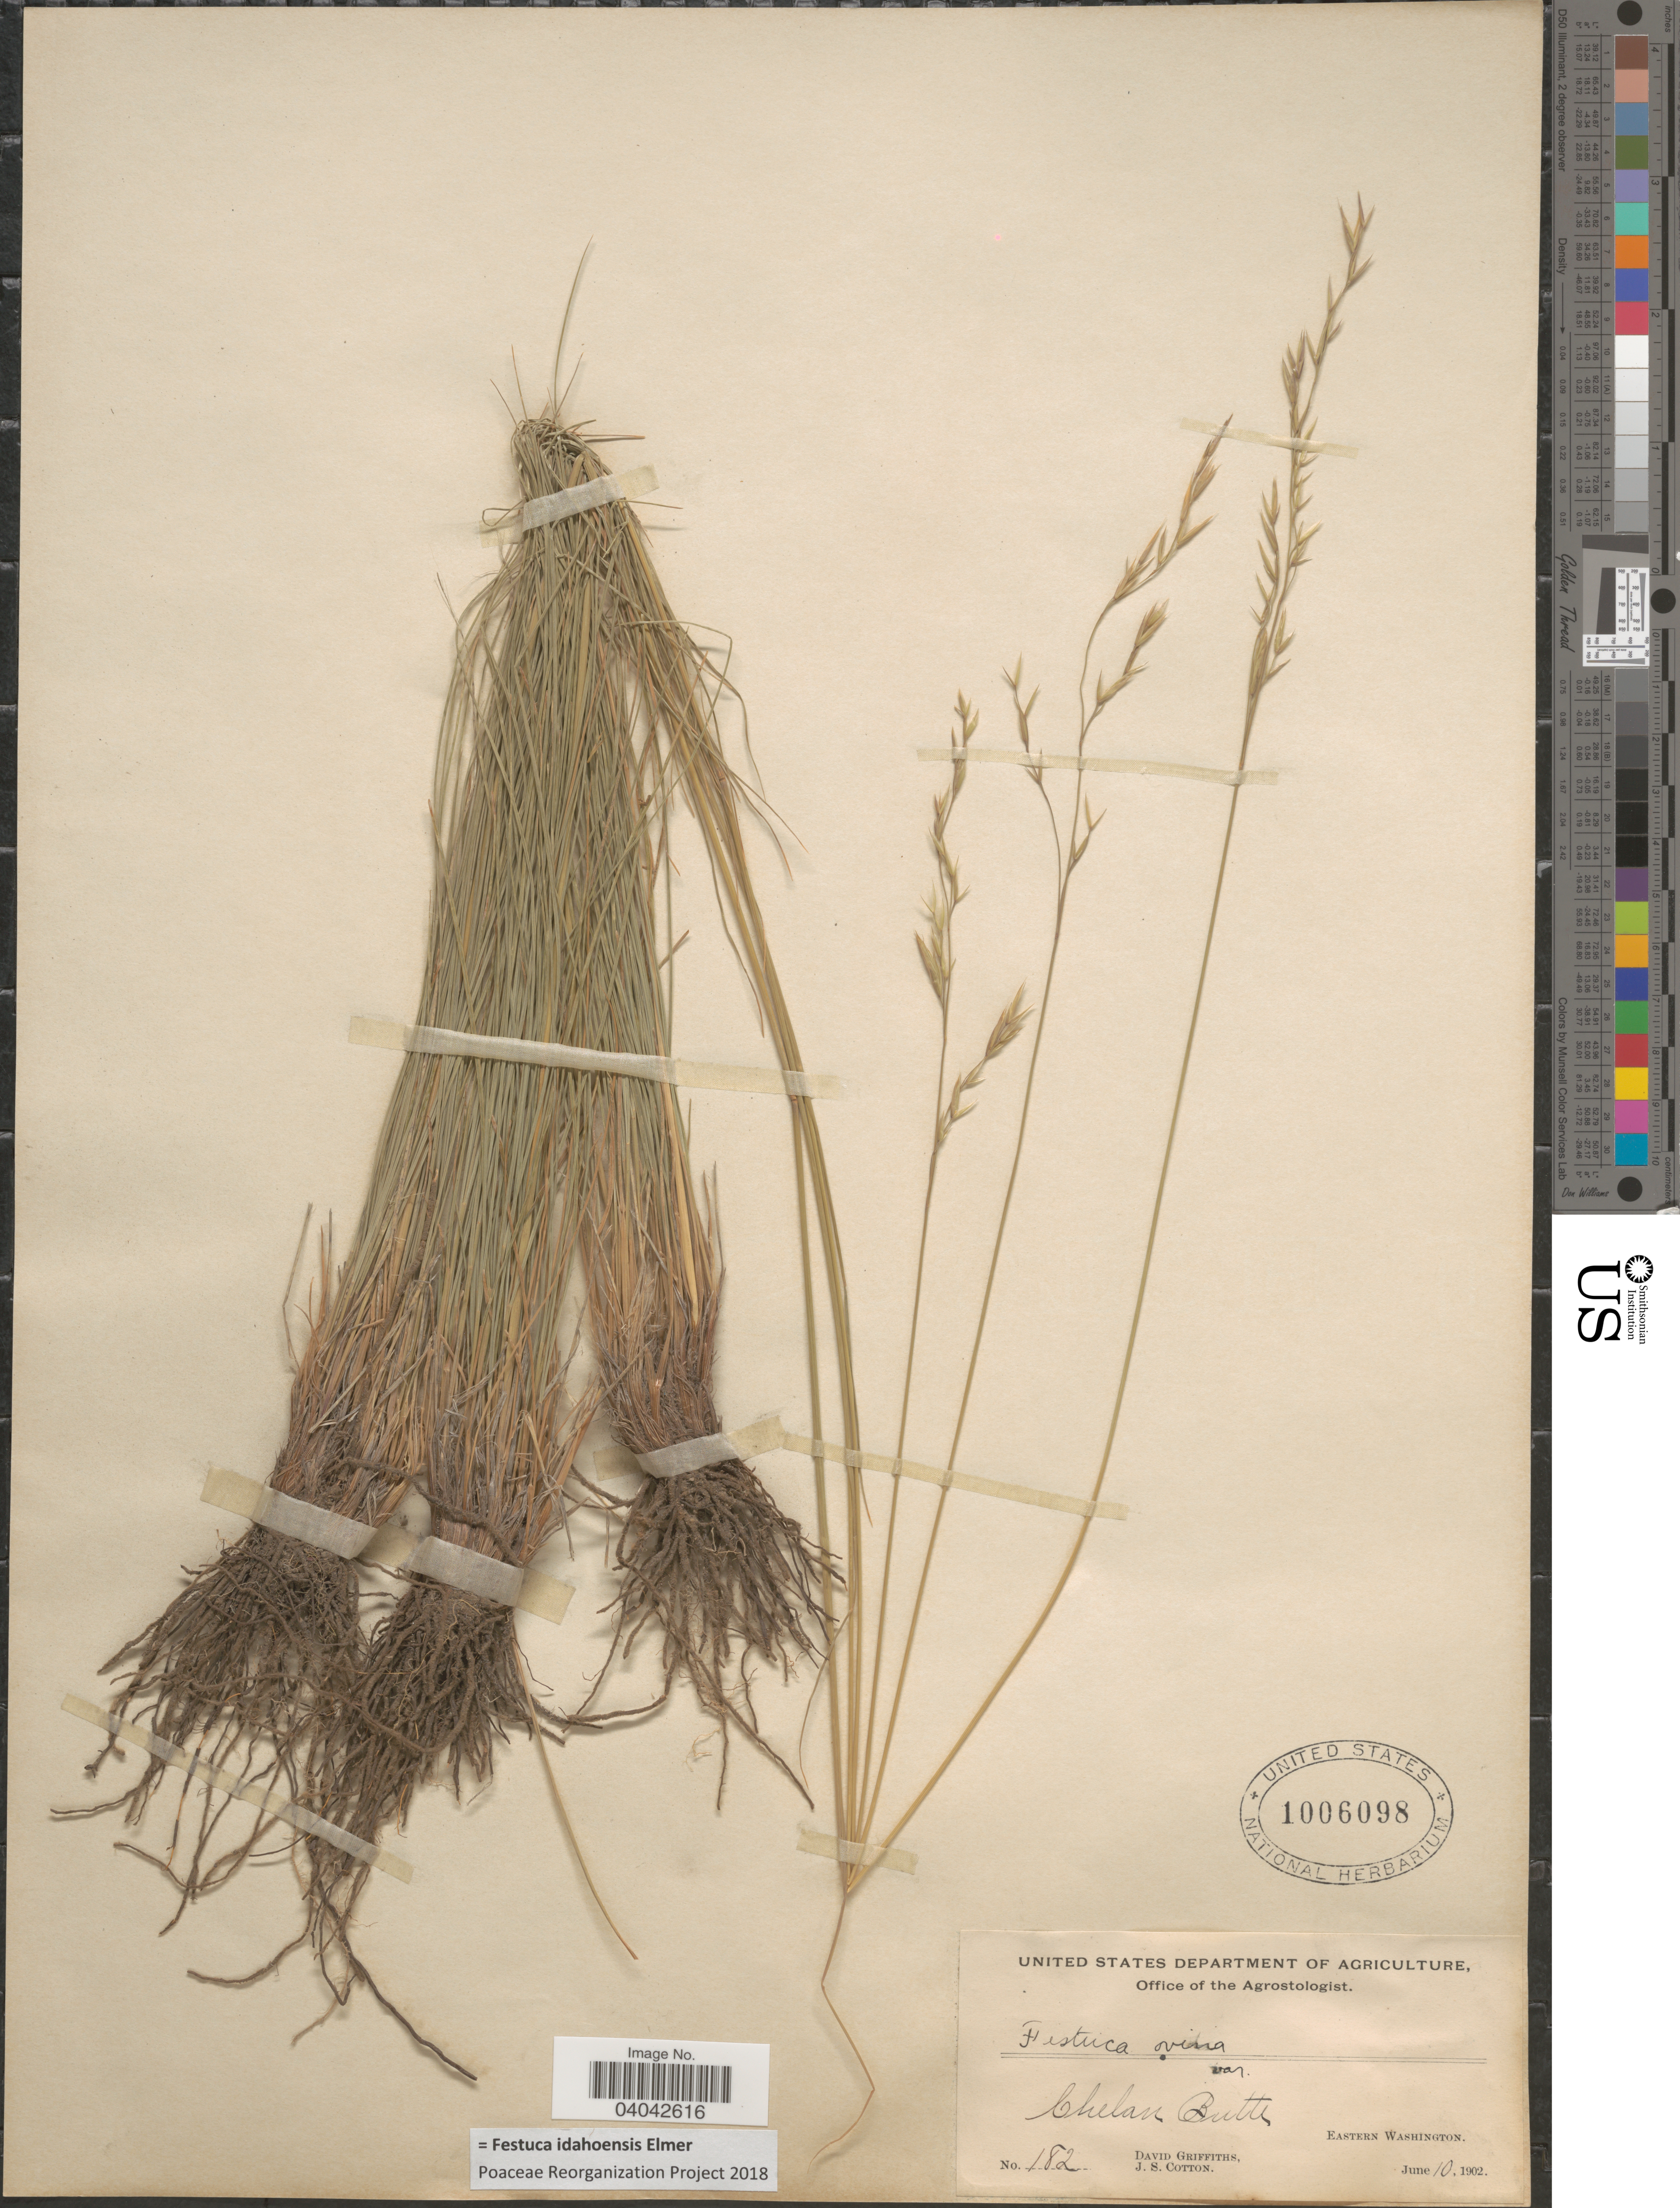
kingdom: Plantae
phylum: Tracheophyta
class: Liliopsida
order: Poales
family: Poaceae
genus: Festuca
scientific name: Festuca idahoensis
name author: Elmer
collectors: D. Griffiths & J. S. Cotton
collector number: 182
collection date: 1902-06-10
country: United States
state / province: Washington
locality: Chelan Butte. Eastern Washington.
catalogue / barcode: US 1006098